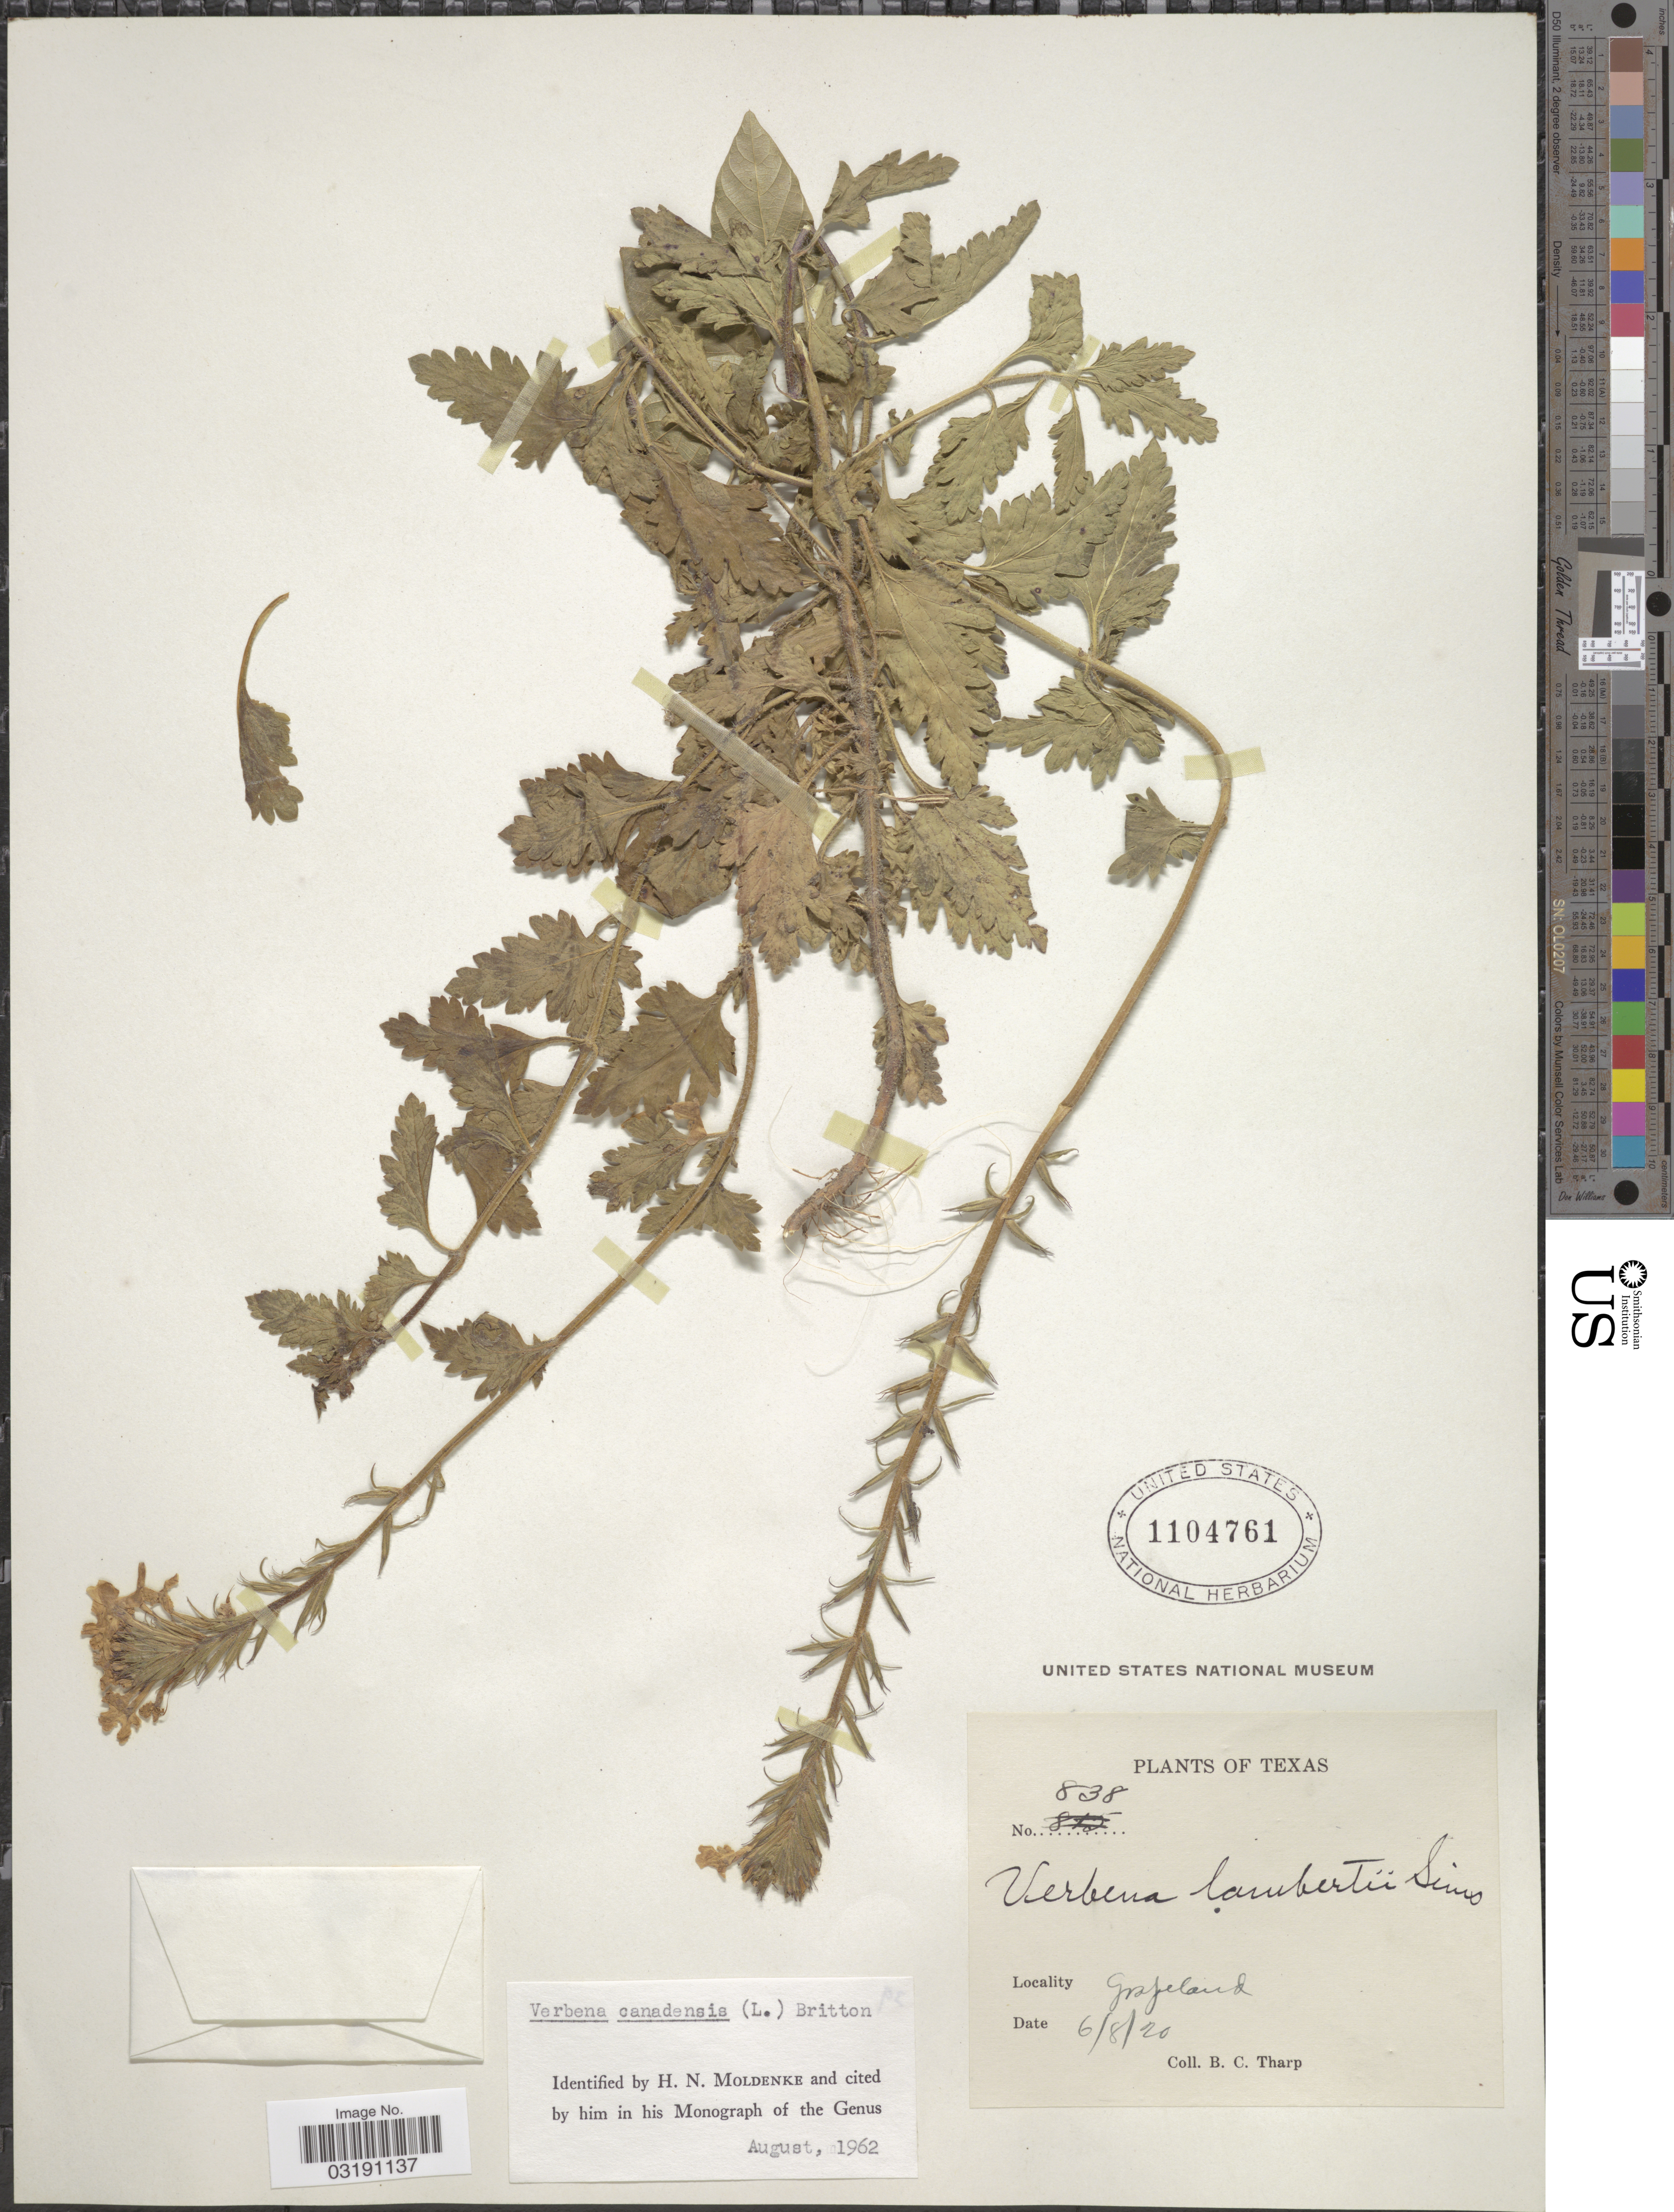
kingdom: Plantae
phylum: Tracheophyta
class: Magnoliopsida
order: Lamiales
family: Verbenaceae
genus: Verbena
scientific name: Verbena canadensis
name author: (L.) Britton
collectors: B. C. Tharp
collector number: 838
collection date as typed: Transcribed d/m/y: 8/6/20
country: United States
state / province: Texas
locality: Grapeland.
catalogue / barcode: US 1104761